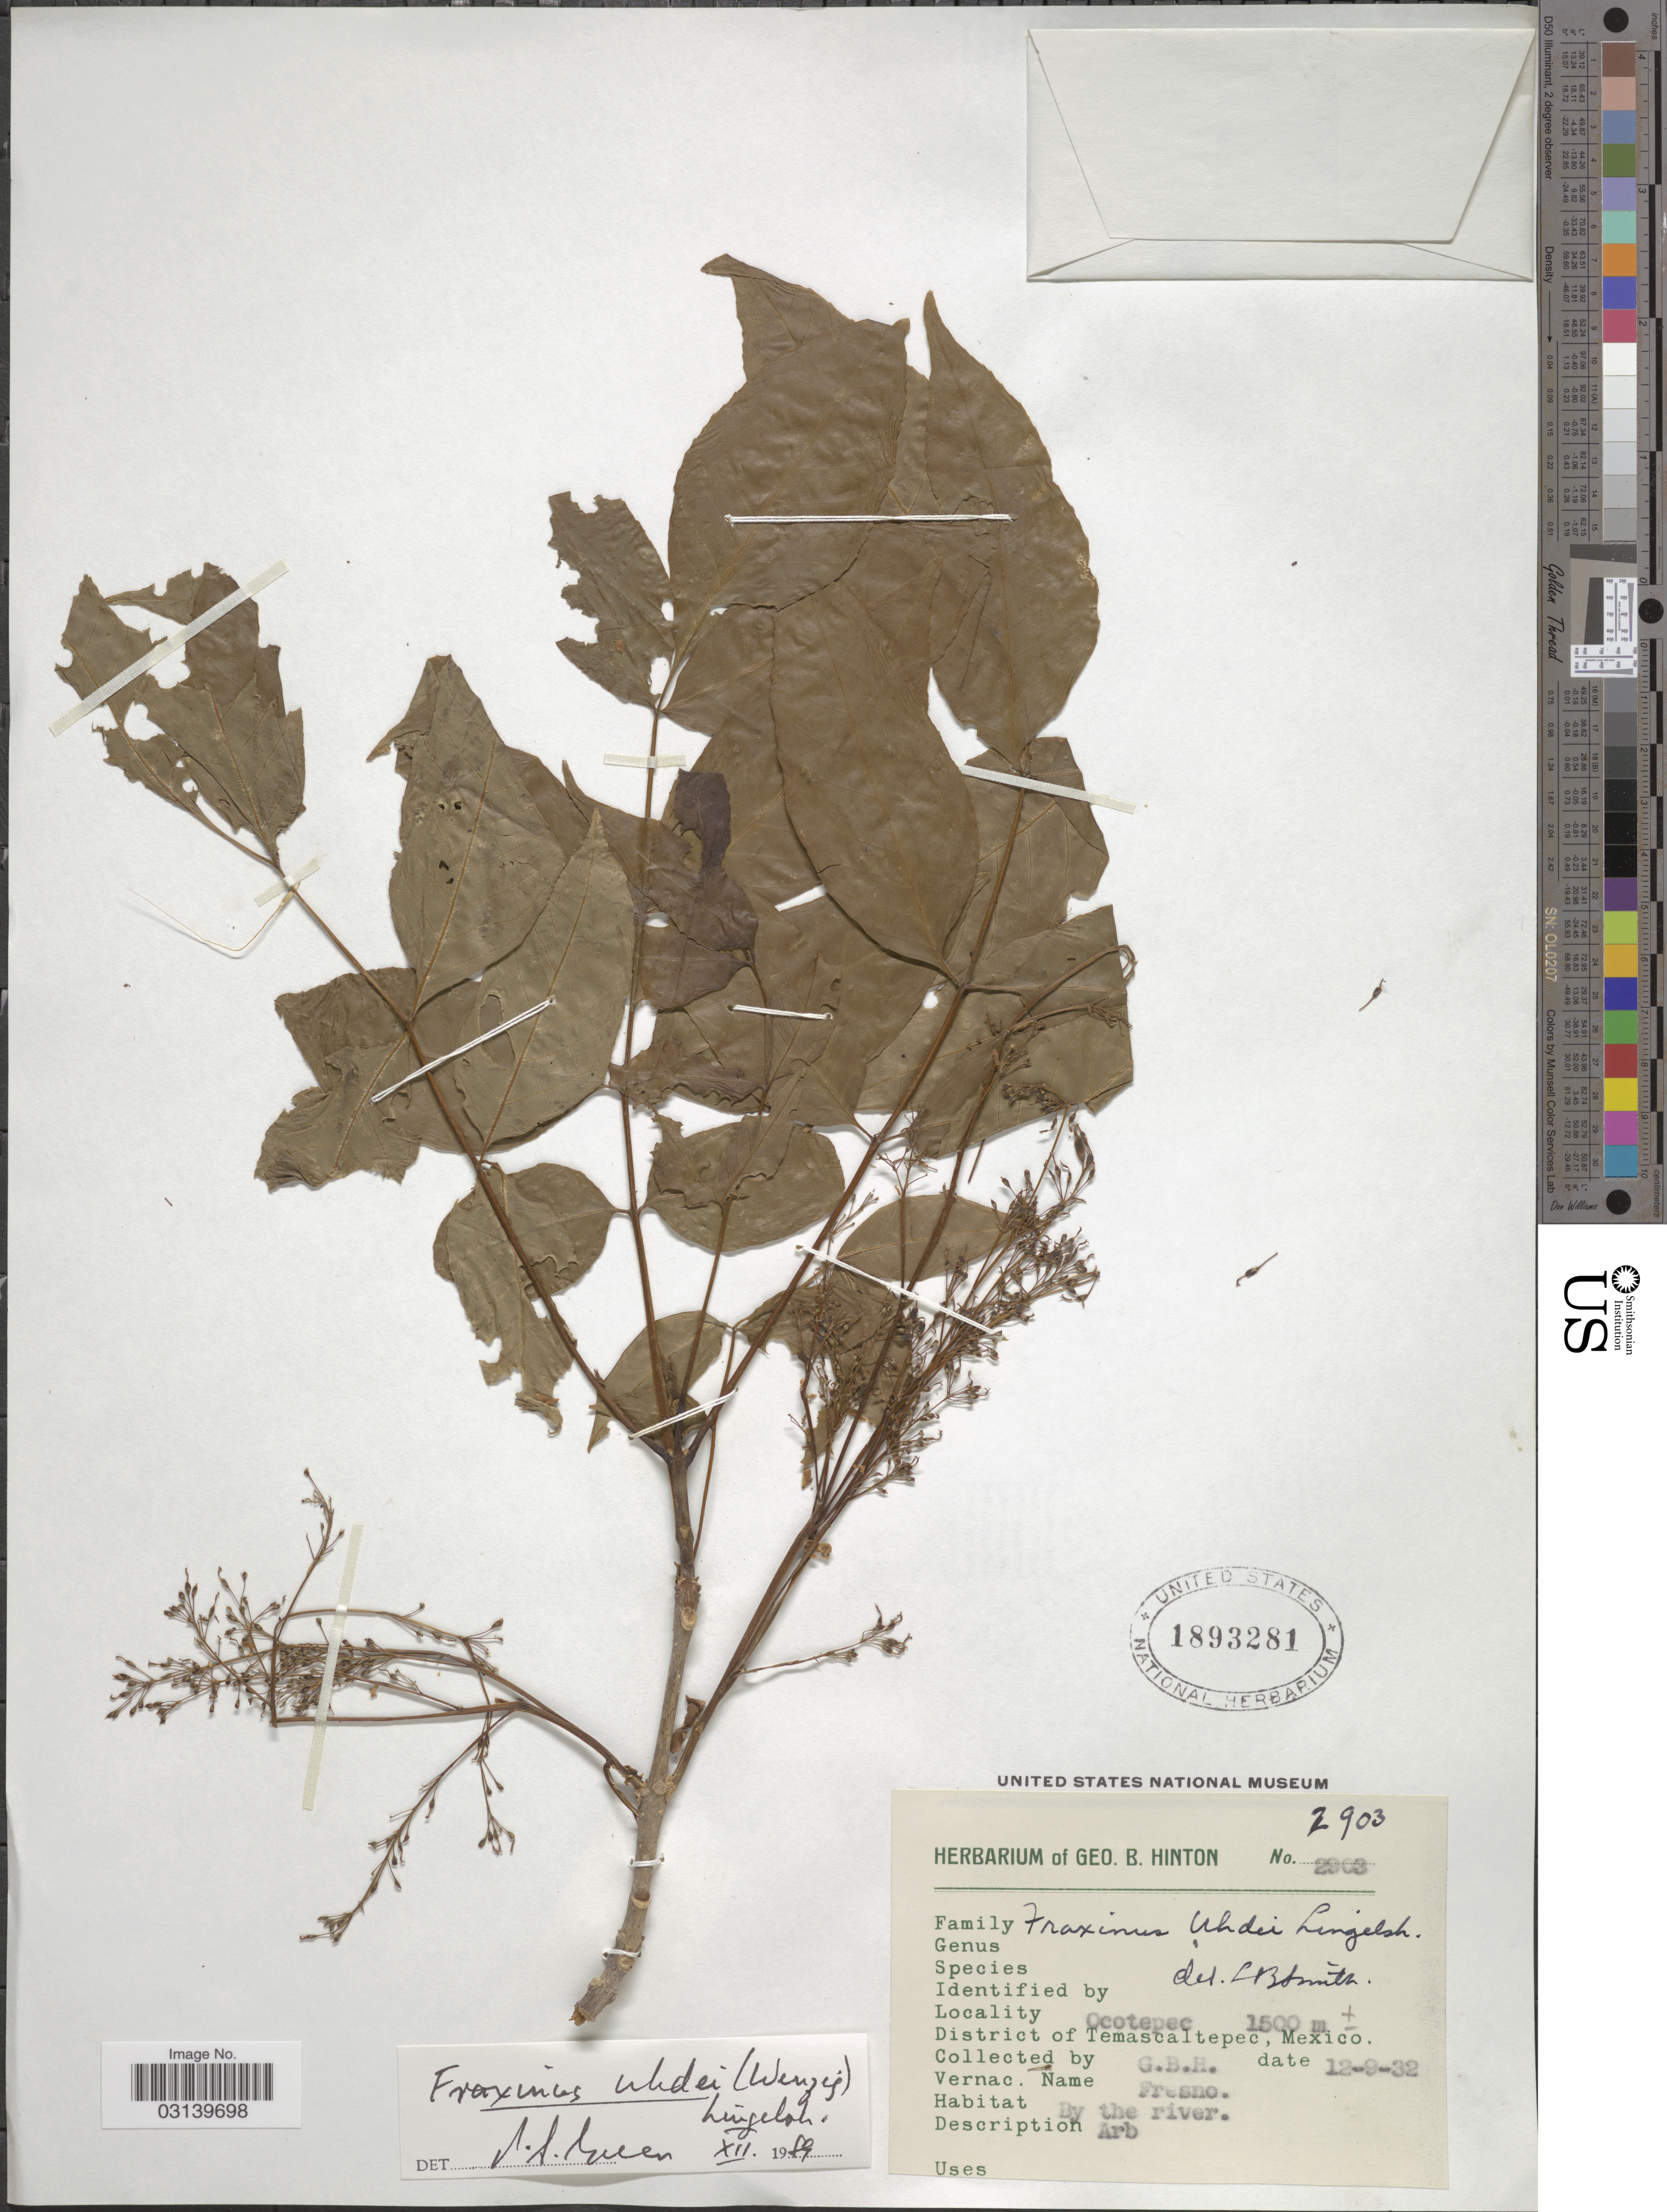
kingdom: Plantae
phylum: Tracheophyta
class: Magnoliopsida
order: Lamiales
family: Oleaceae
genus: Fraxinus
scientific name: Fraxinus uhdei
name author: (Wenz.) Lingelsh.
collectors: G. B. Hinton & et al.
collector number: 2903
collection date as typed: Transcribed d/m/y: 12/9/32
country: Mexico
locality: Ocotepec. District of Temascaltepec. By the river.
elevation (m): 1500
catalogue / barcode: US 1893281